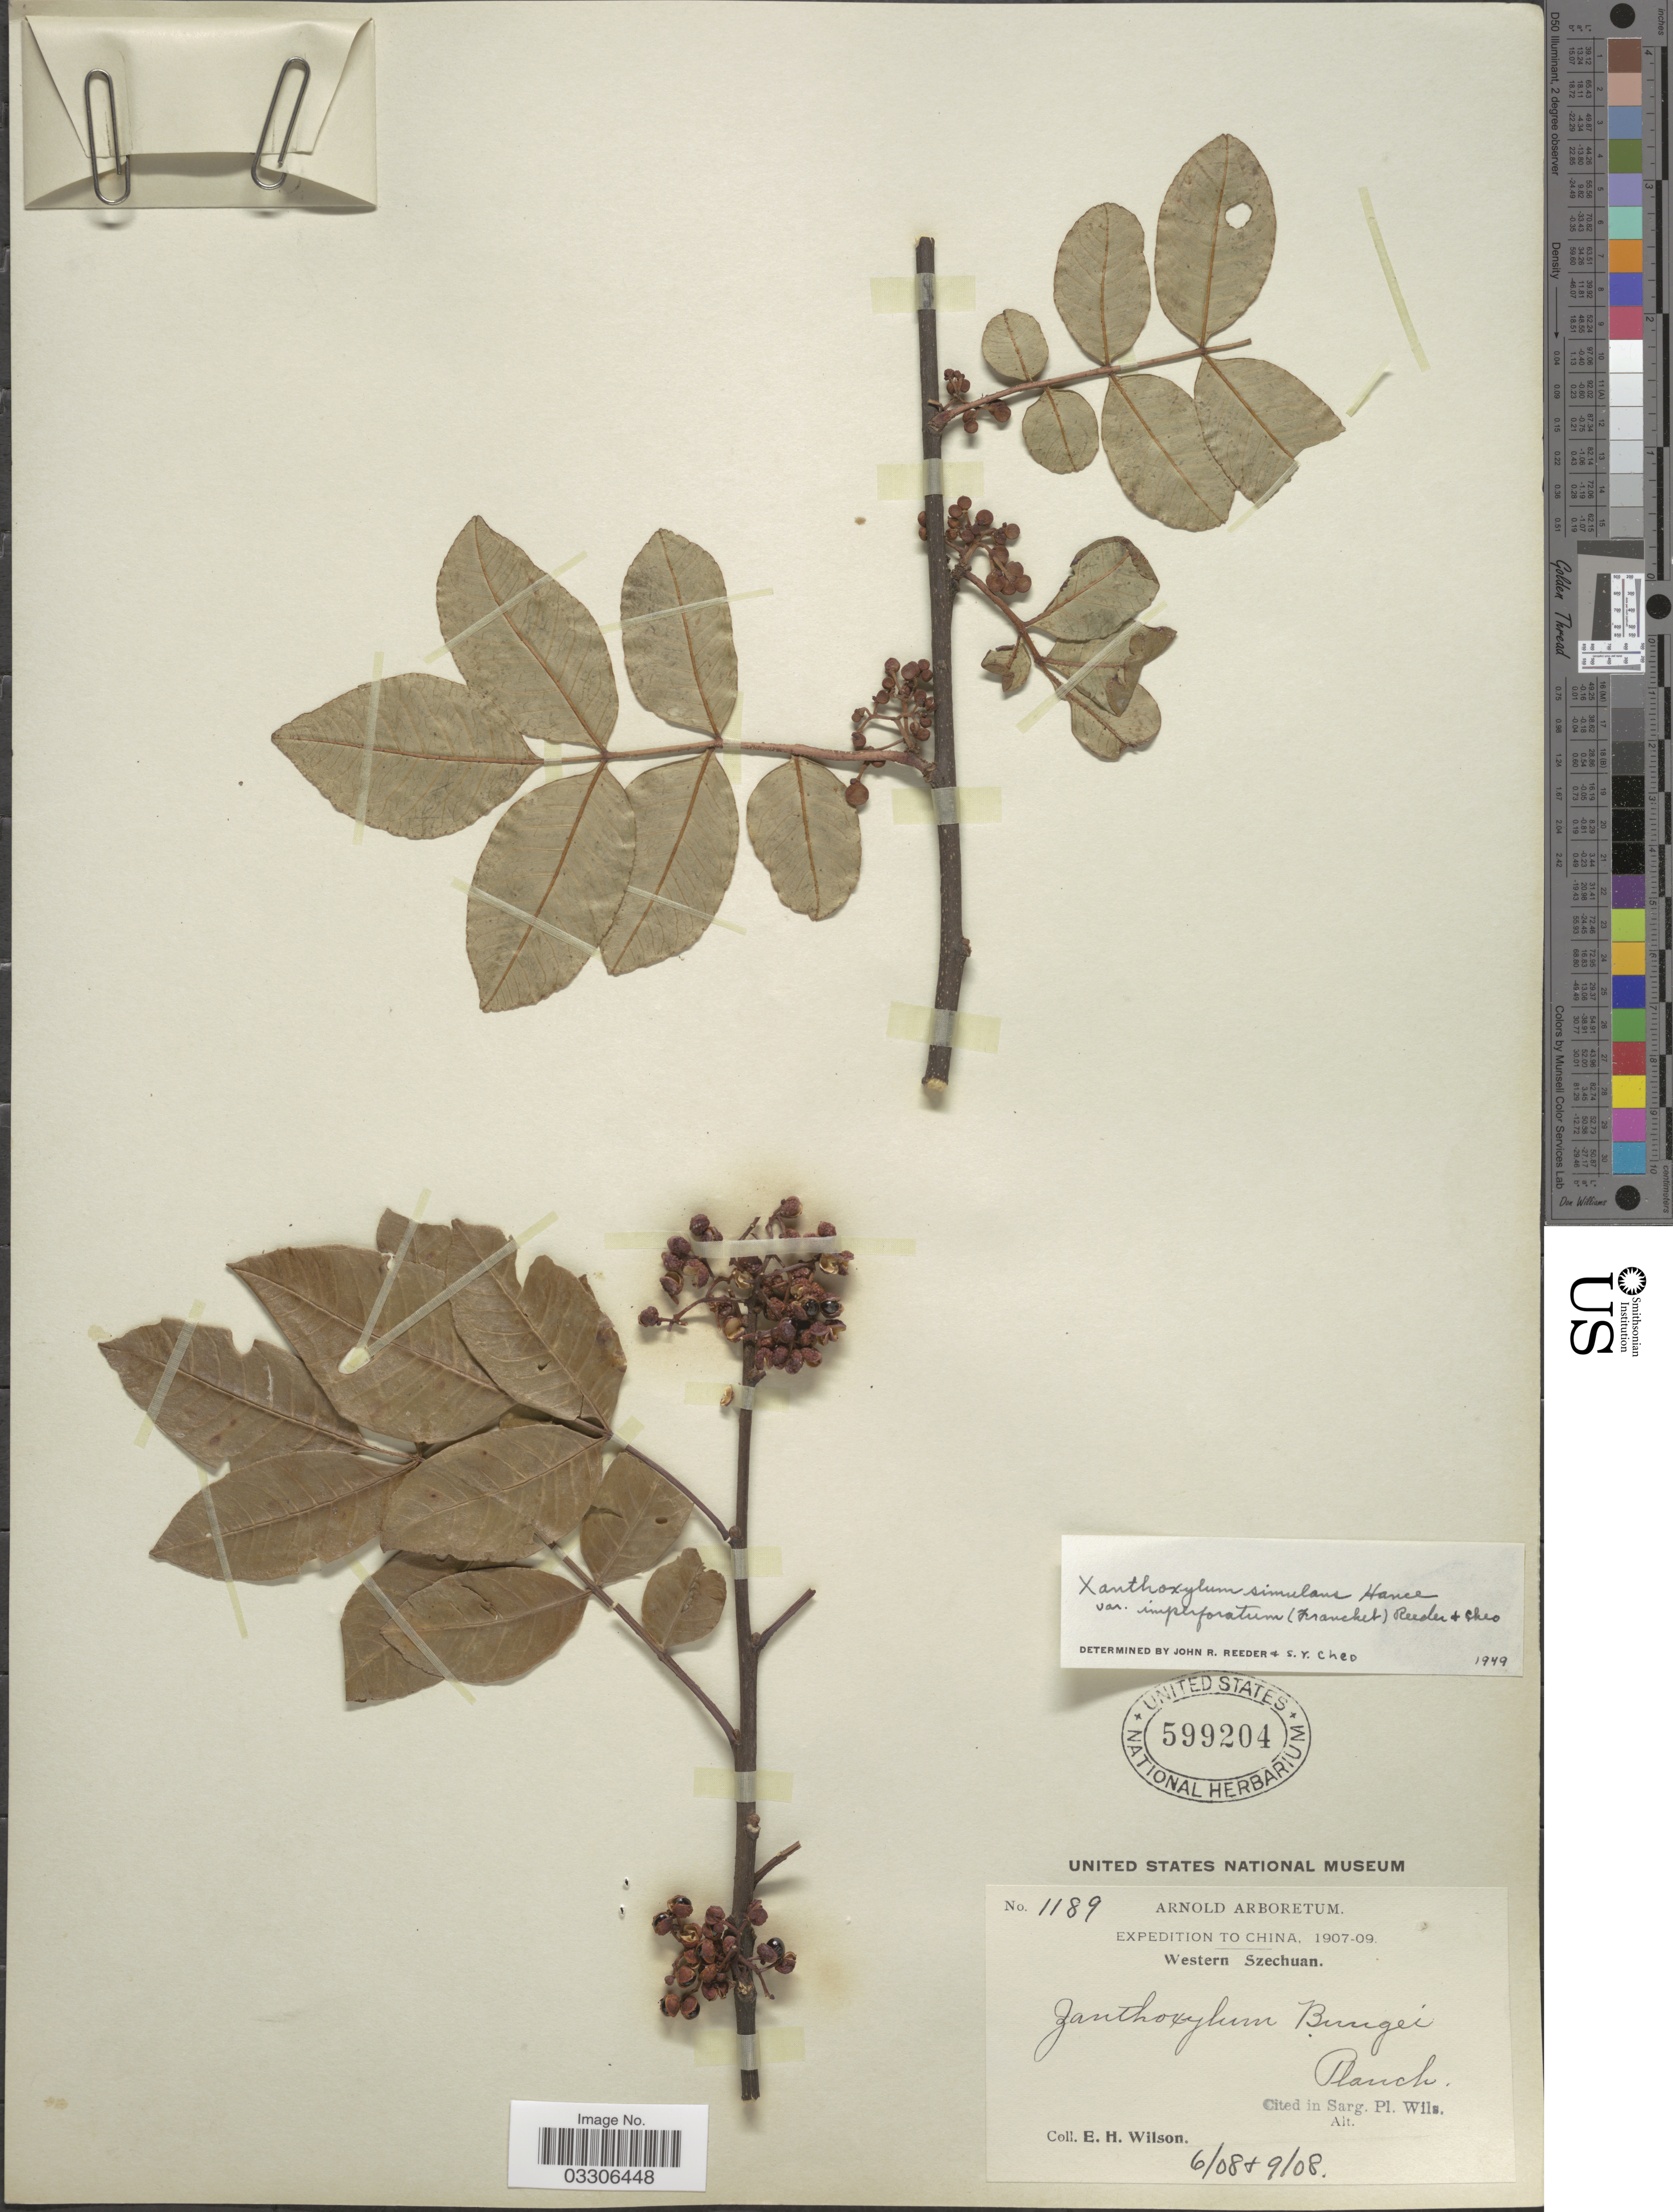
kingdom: Plantae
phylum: Tracheophyta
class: Magnoliopsida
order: Sapindales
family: Rutaceae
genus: Zanthoxylum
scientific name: Zanthoxylum simulans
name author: Hance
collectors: E. Wilson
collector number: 1189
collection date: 1908-06/1908-09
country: China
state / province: Sichuan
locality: Western Szechuan.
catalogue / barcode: US 599204